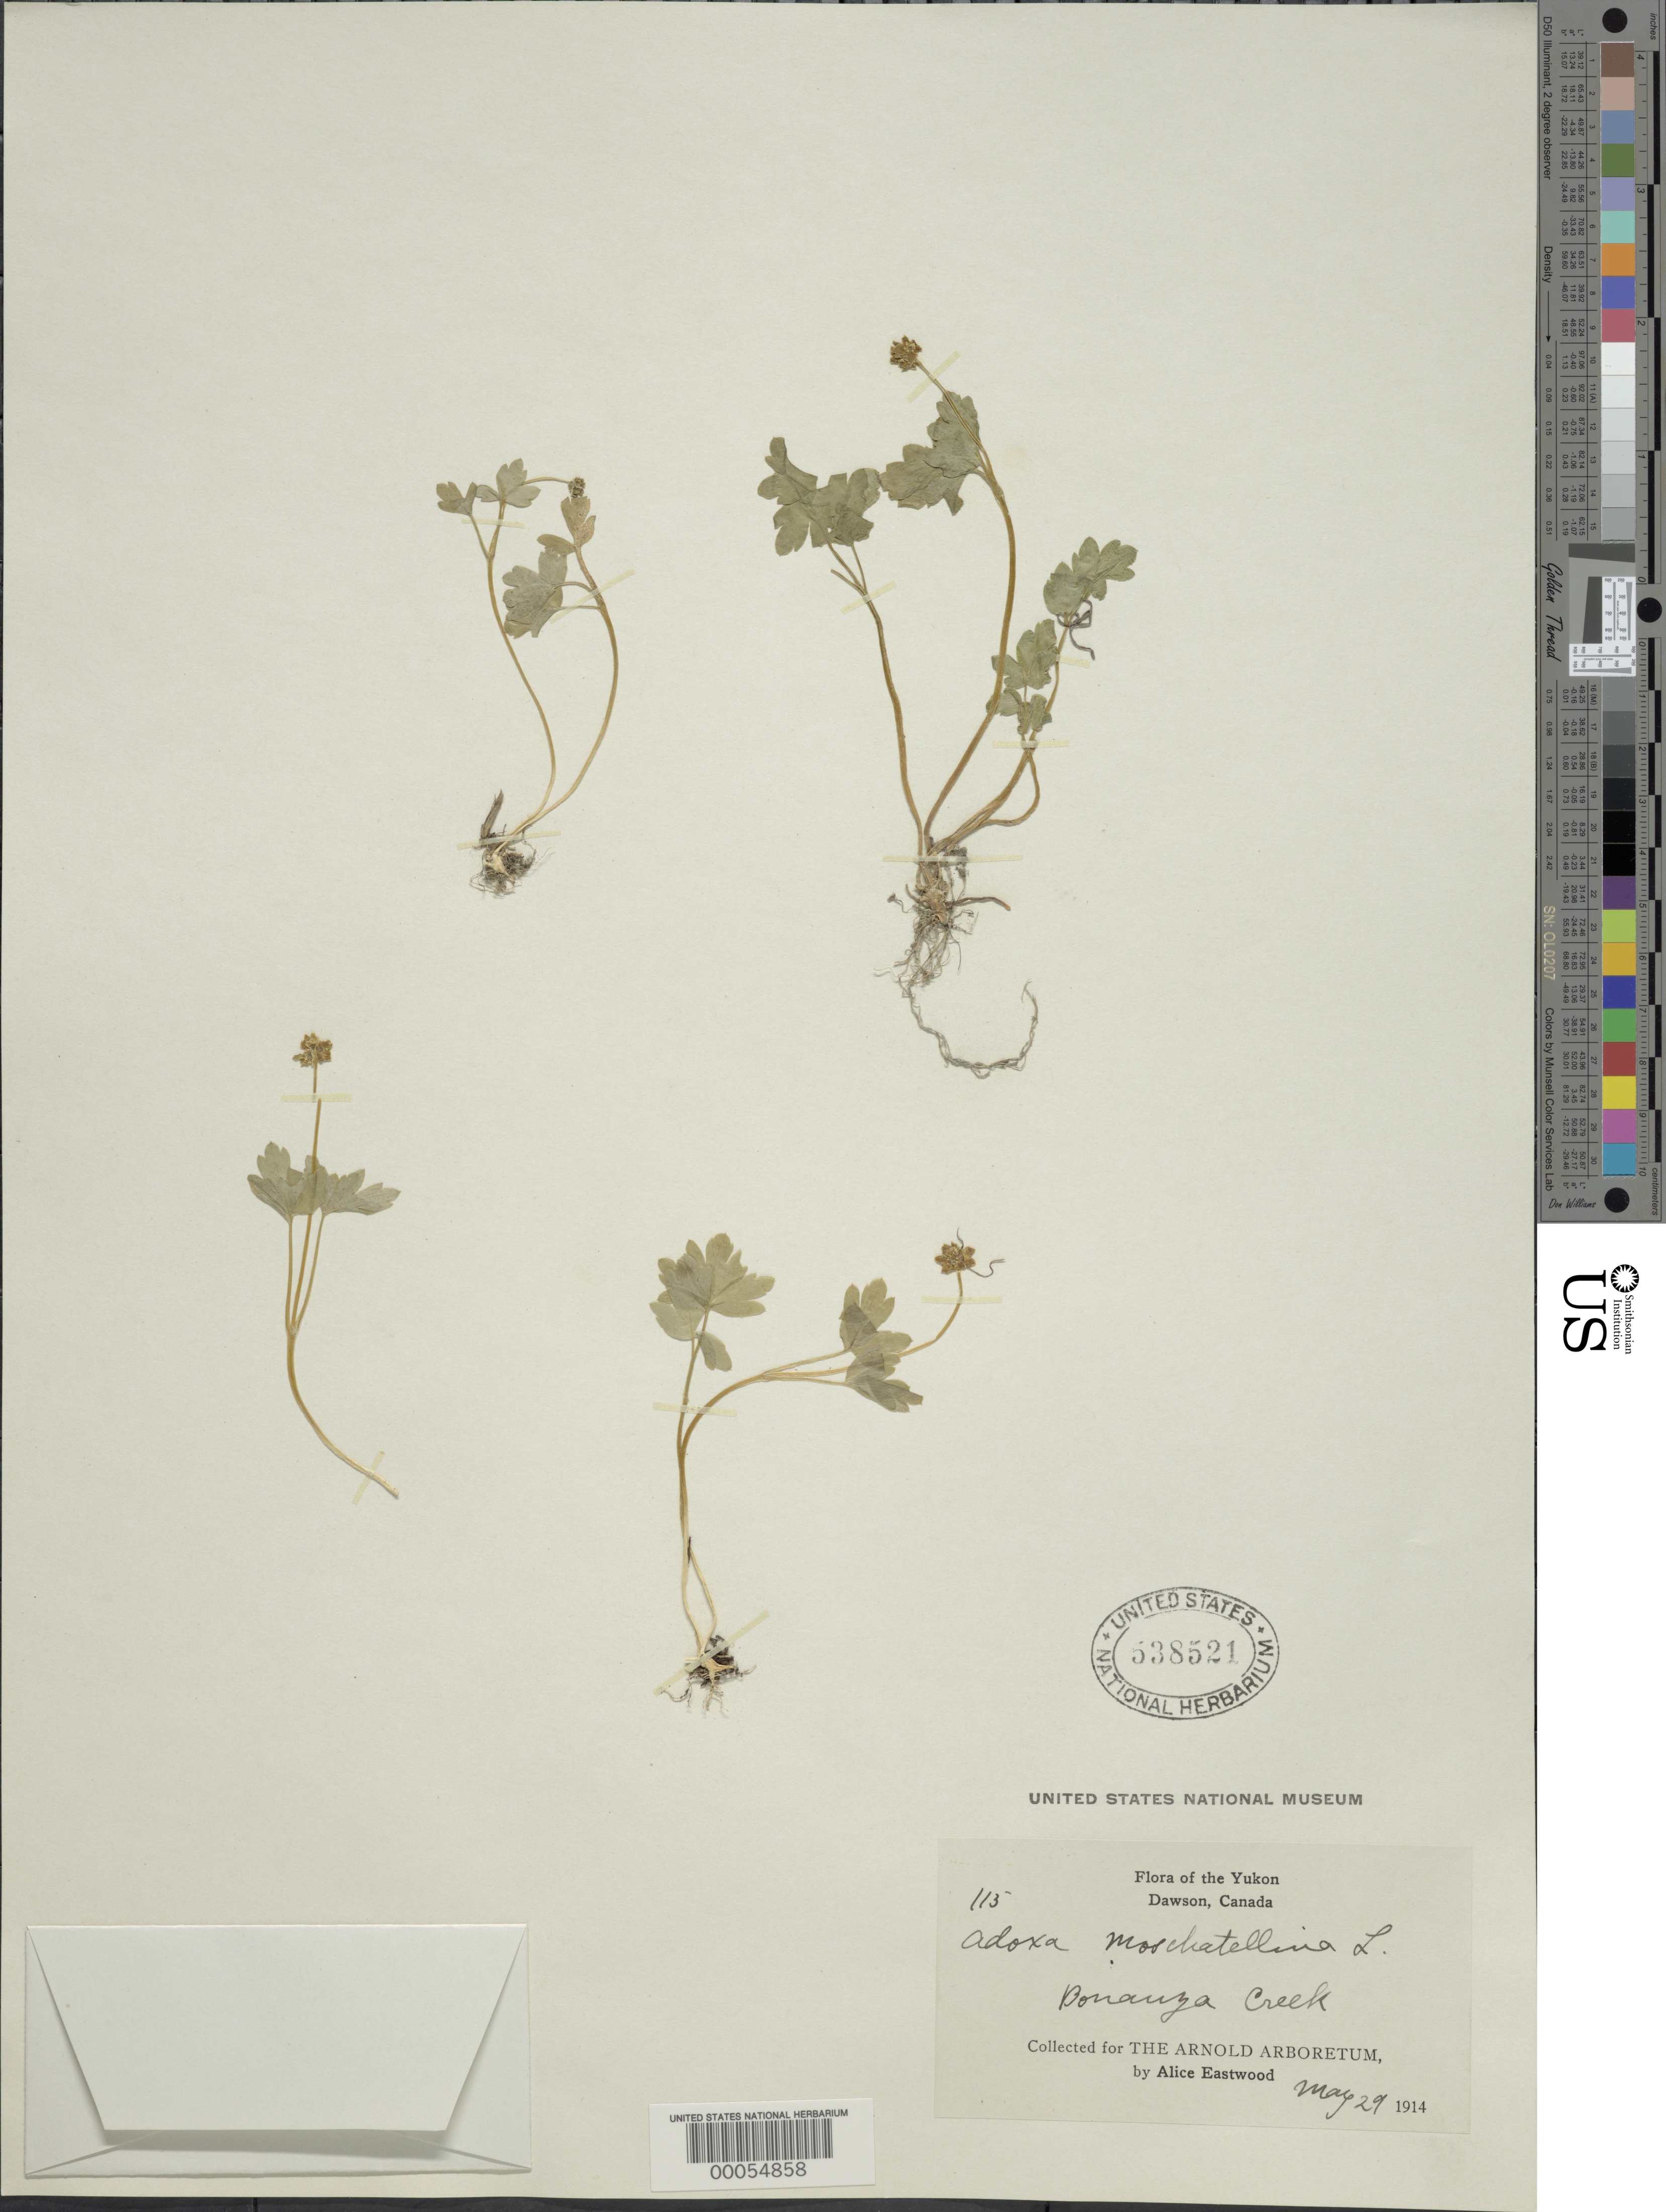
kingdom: Plantae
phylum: Tracheophyta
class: Magnoliopsida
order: Dipsacales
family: Viburnaceae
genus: Adoxa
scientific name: Adoxa moschatellina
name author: L.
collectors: A. Eastwood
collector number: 115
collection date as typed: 29 May 1914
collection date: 1914-05-29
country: Canada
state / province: Yukon Territory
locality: Dawson: bonanza creek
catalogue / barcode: US 538521